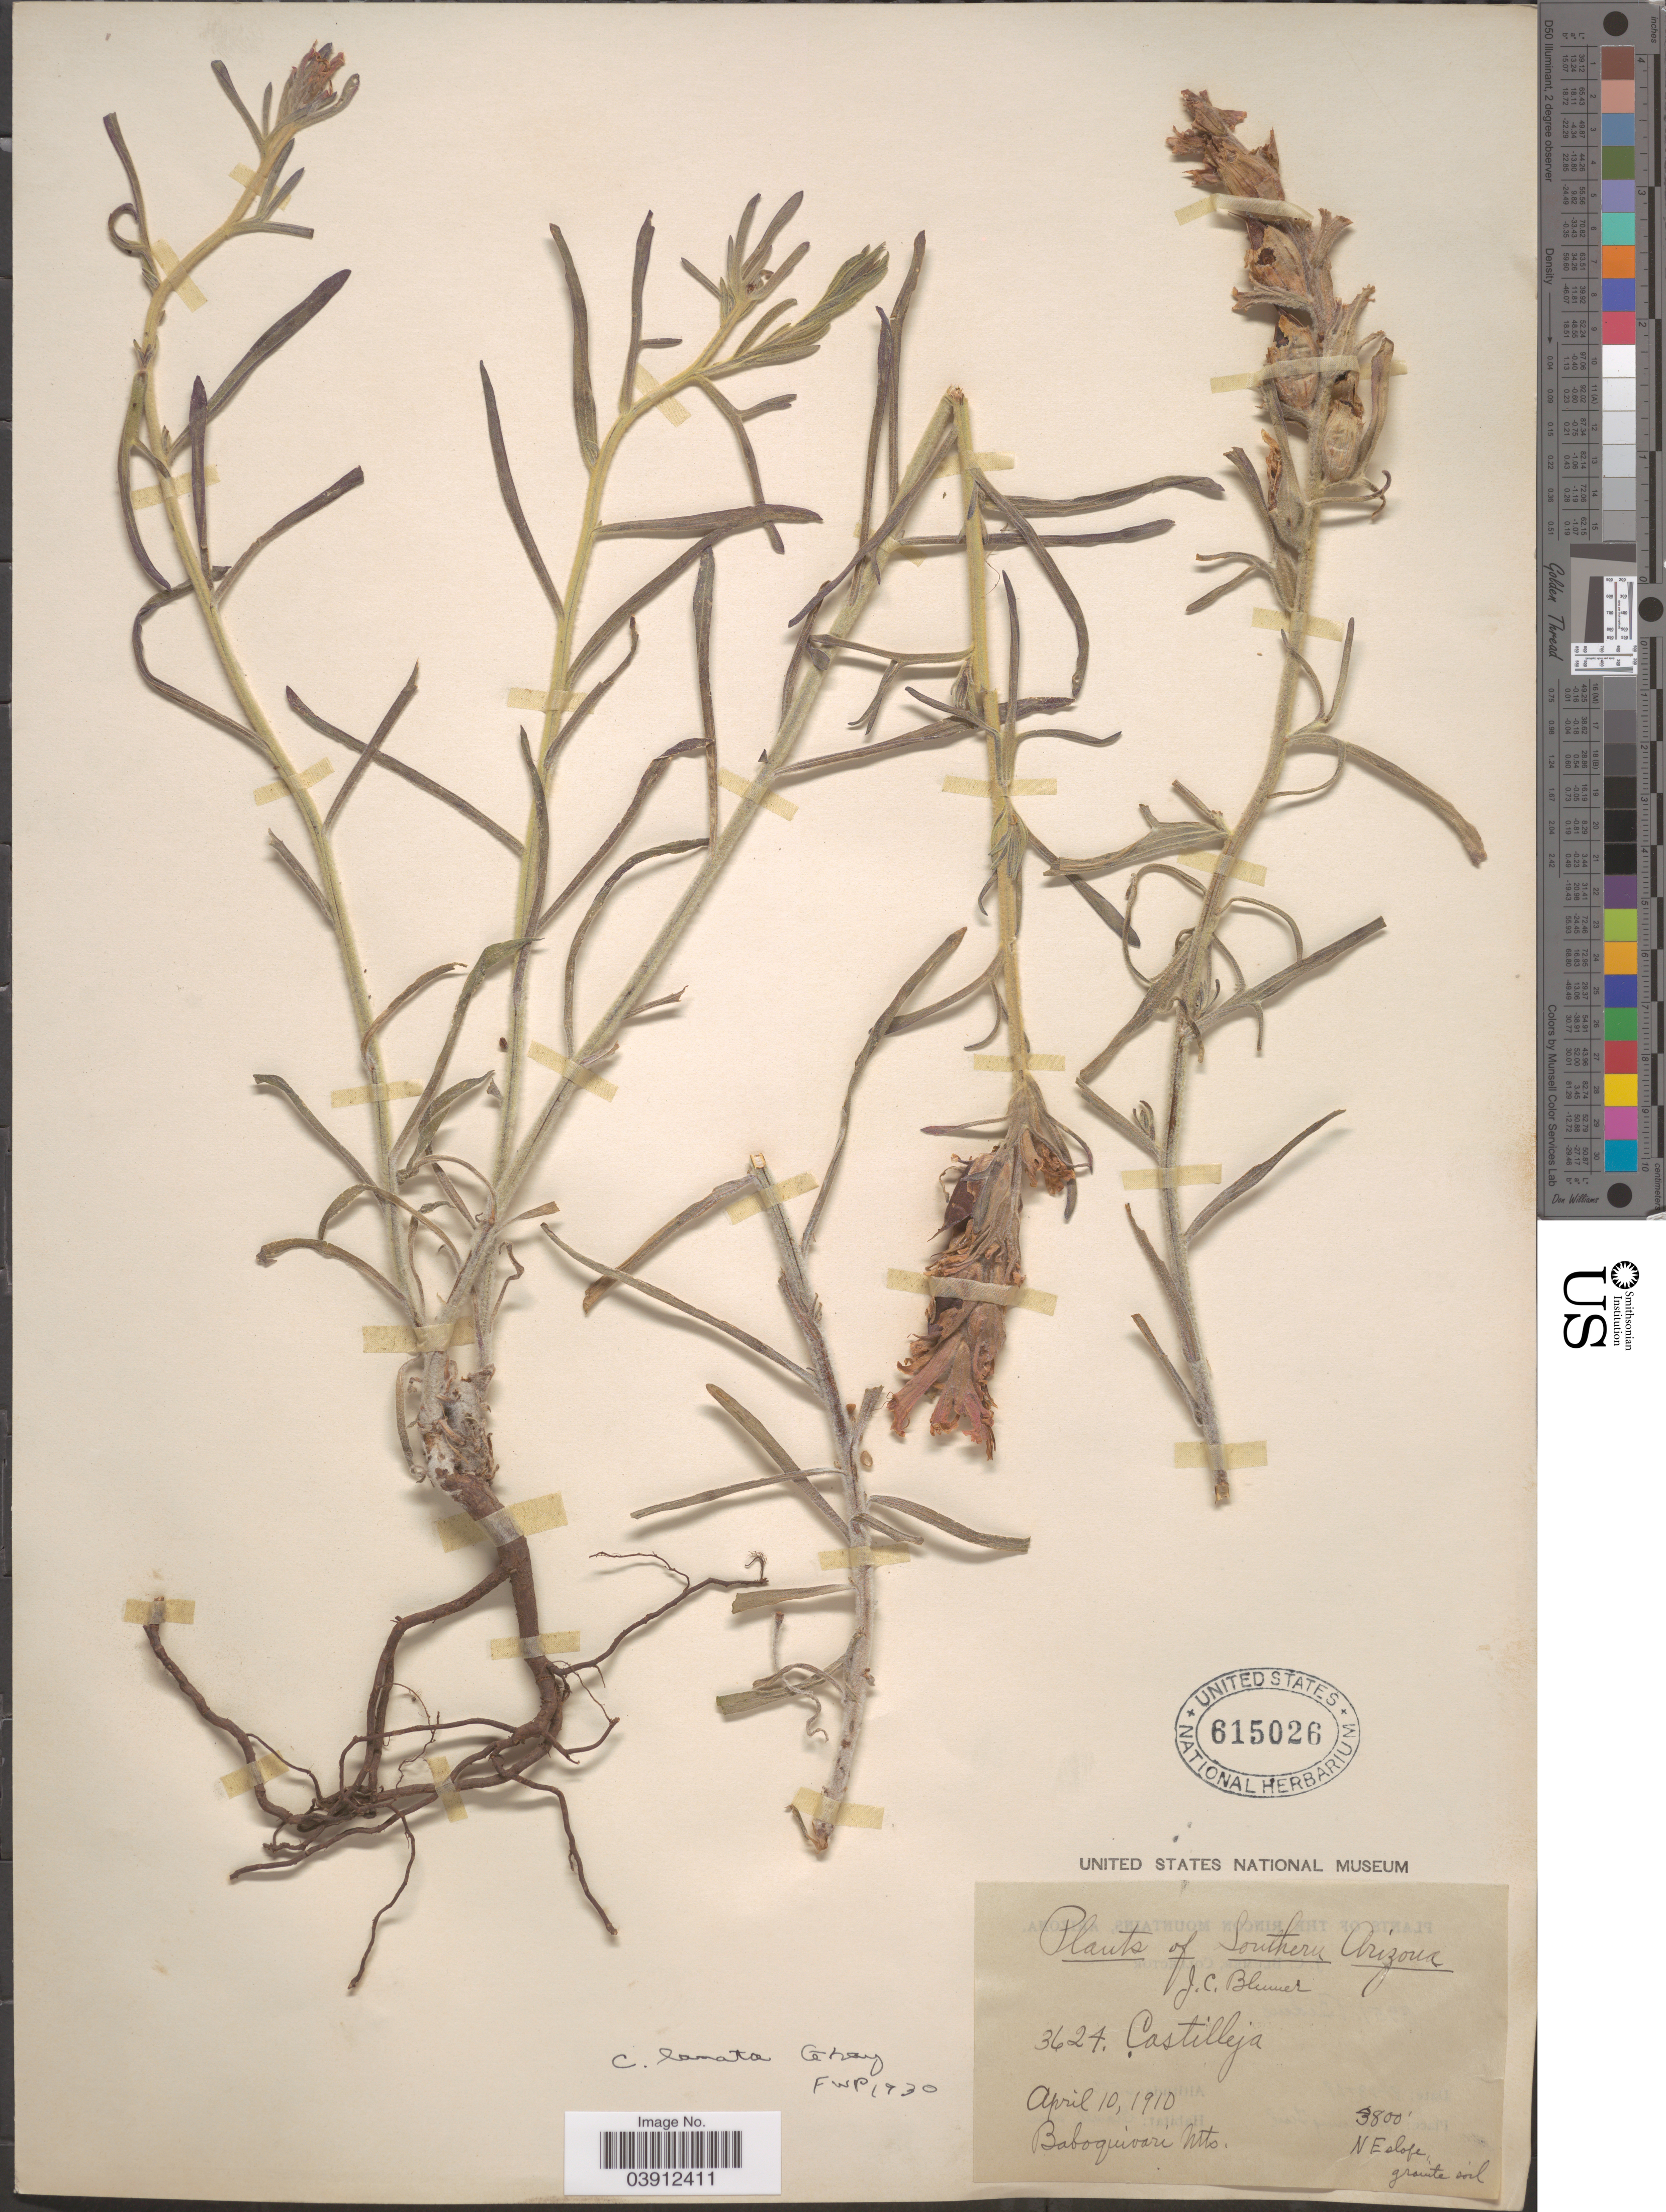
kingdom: Plantae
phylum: Tracheophyta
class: Magnoliopsida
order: Lamiales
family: Orobanchaceae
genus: Castilleja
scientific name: Castilleja lanata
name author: A. Gray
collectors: J. C. Blumer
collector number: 3624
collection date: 1910-04-10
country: United States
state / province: Arizona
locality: Southern Arizona. Baboquivari Mts. N E slope, granite soil.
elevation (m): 1158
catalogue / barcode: US 615026